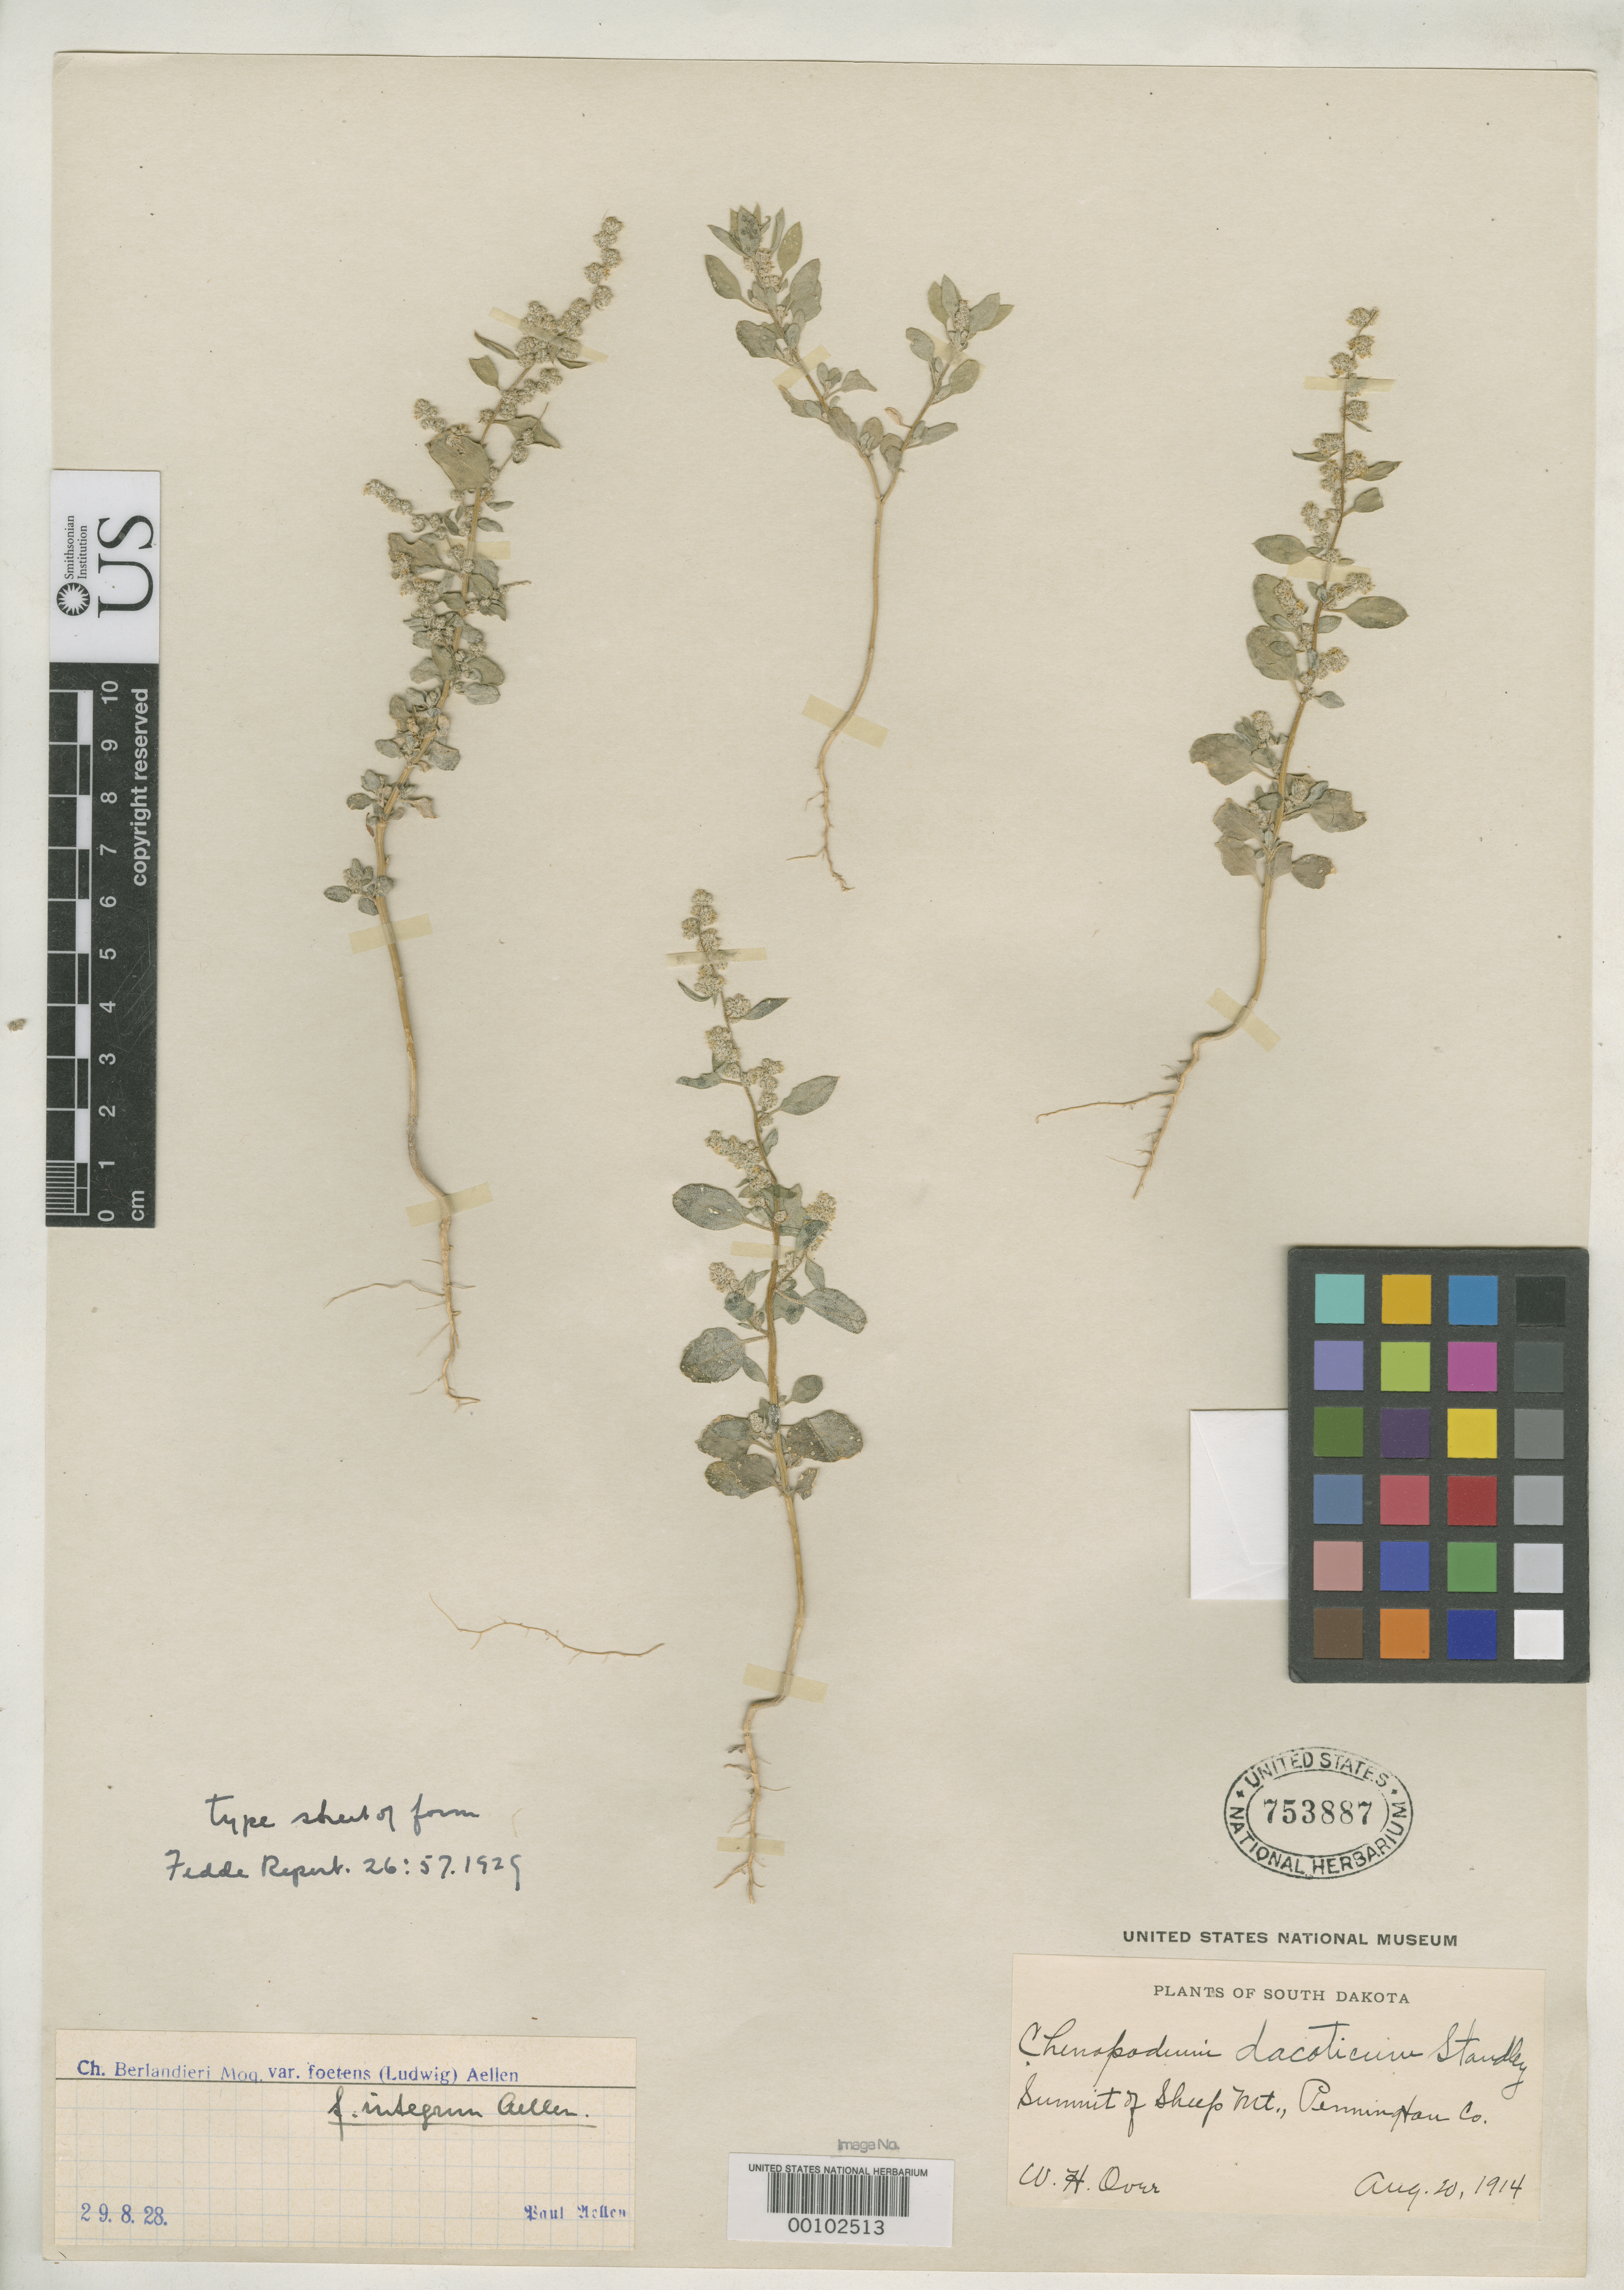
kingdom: Plantae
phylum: Tracheophyta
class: Magnoliopsida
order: Caryophyllales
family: Amaranthaceae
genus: Chenopodium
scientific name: Chenopodium berlandieri f. integrum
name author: Aellen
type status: Holotype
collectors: W. Over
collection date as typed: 20 Aug 1914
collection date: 1914-08-20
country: United States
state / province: South Dakota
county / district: Pennington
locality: Summit of Sheep Mt.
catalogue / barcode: US 753887